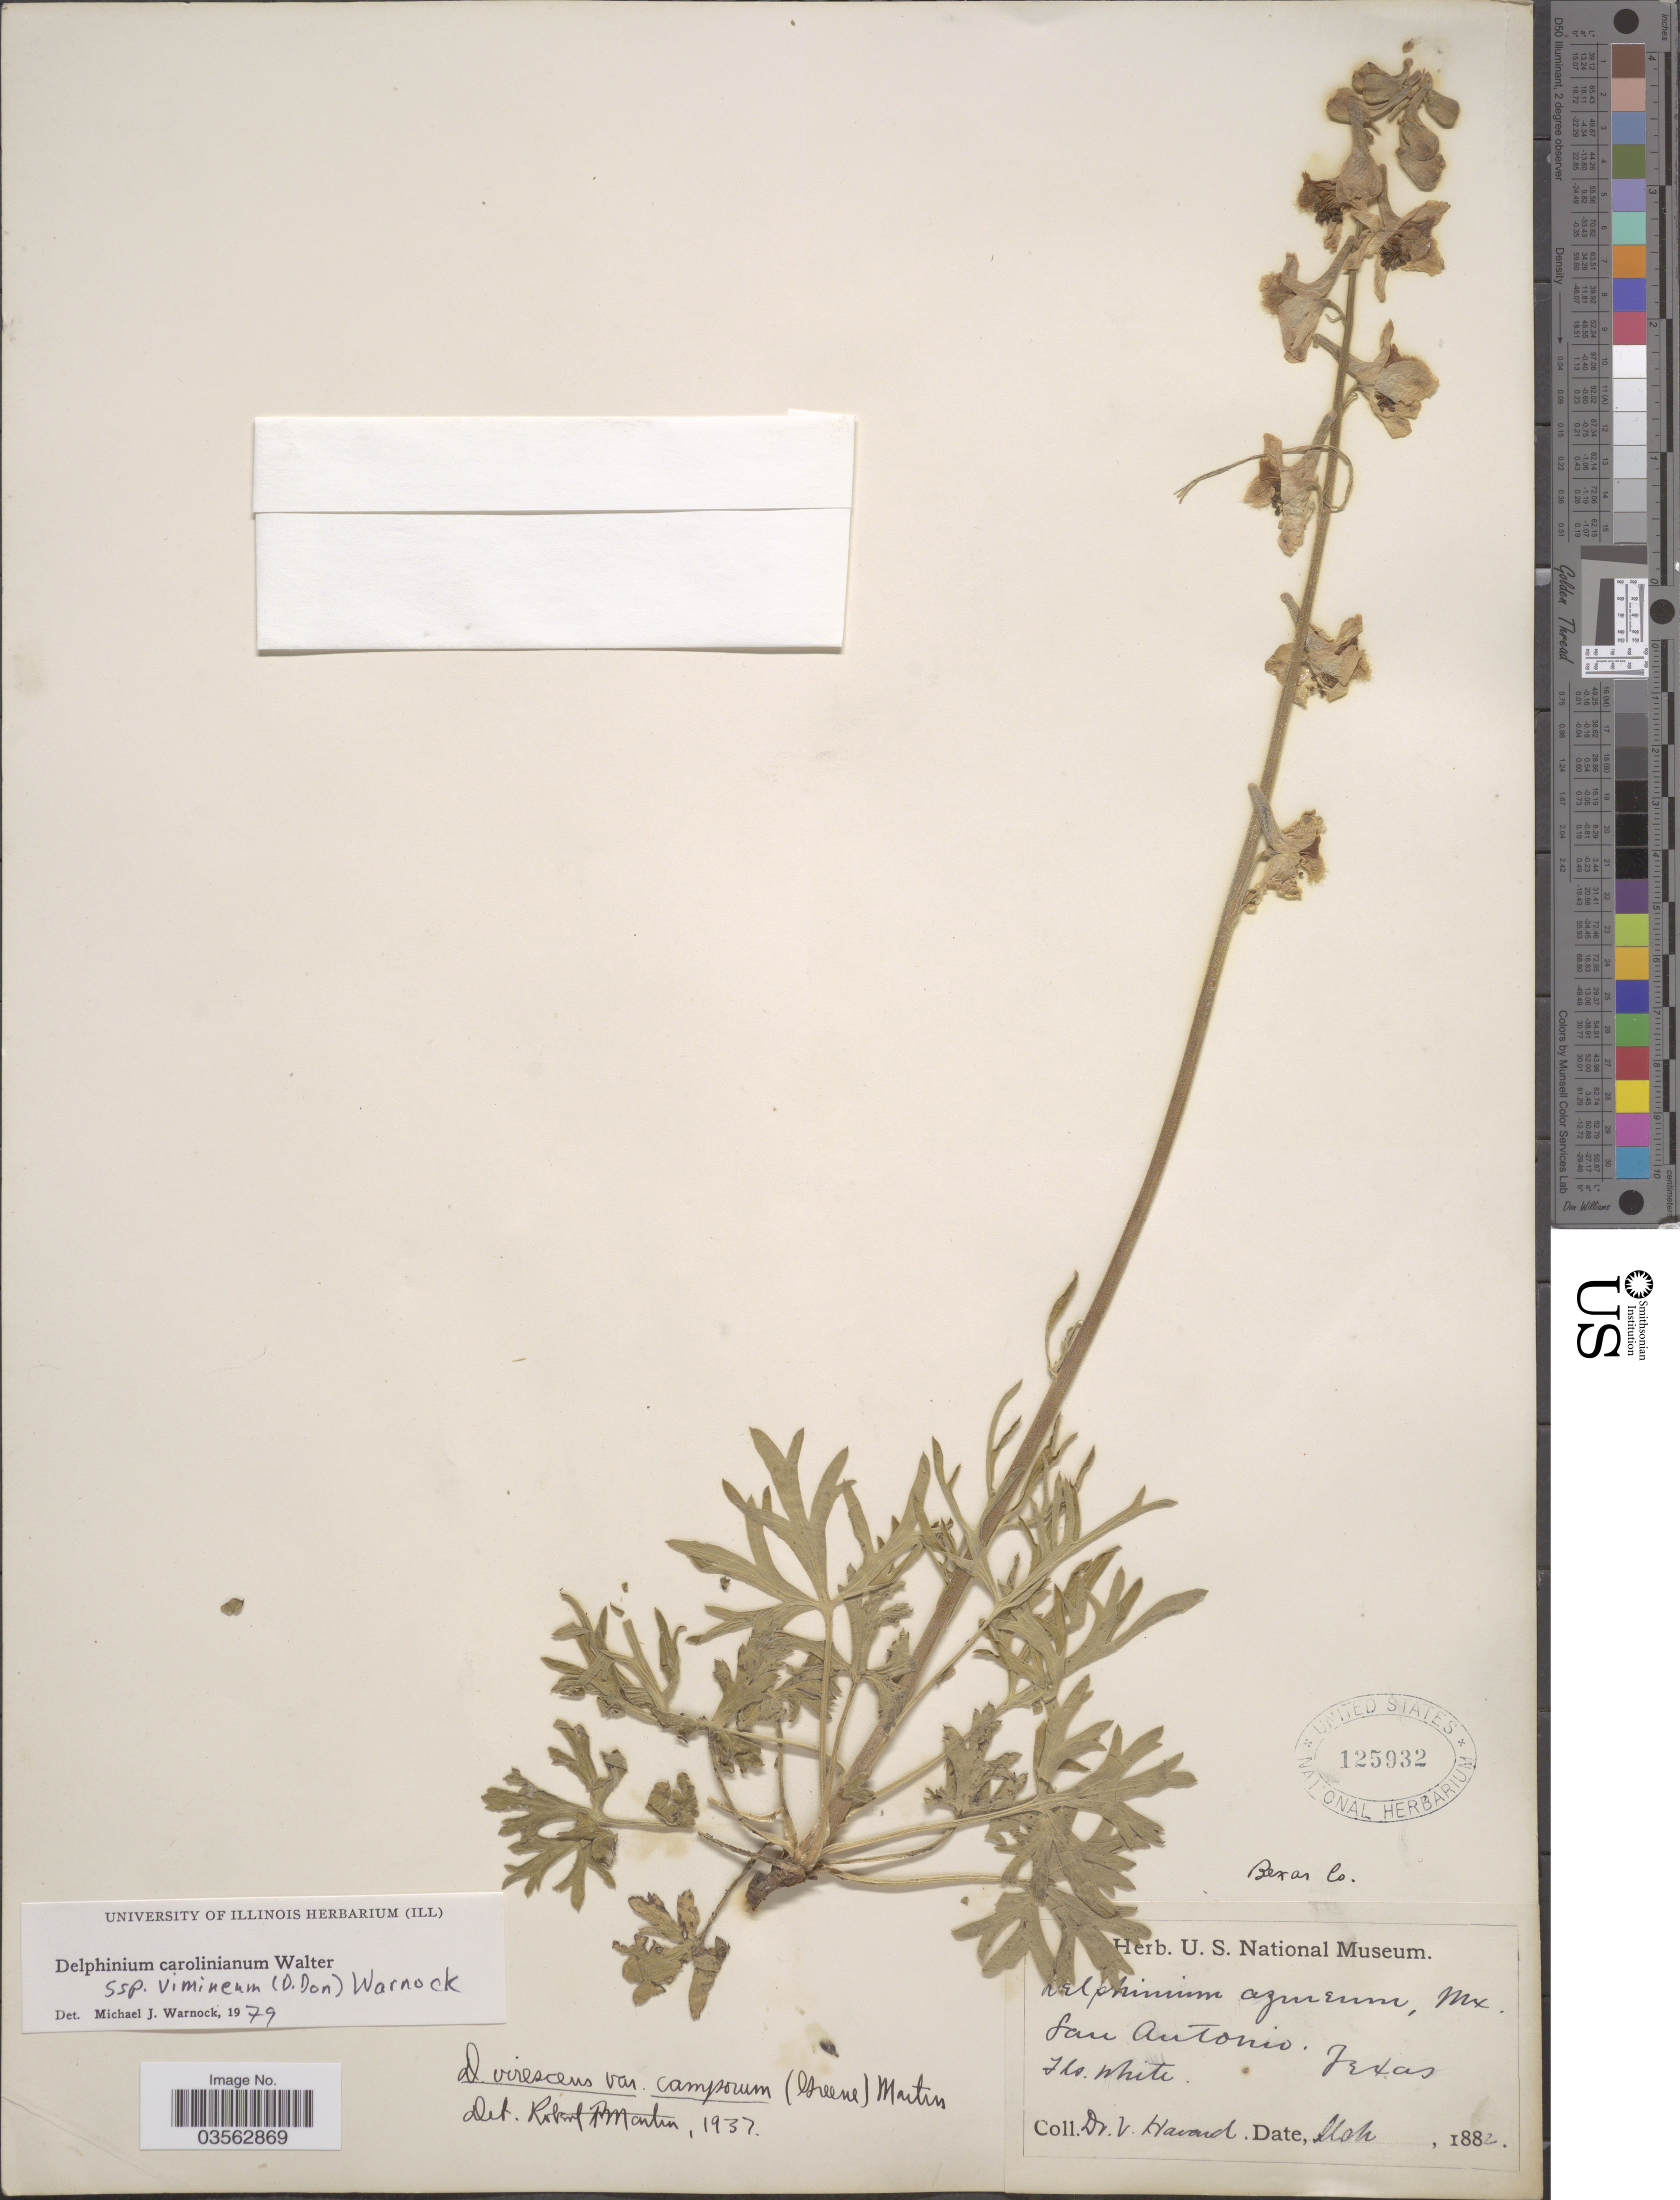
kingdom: Plantae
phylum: Tracheophyta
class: Magnoliopsida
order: Ranunculales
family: Ranunculaceae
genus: Delphinium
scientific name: Delphinium carolinianum subsp. vimineum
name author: Walter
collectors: V. Havard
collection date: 1882-03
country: United States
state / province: Texas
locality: Bexar Co. San Antonio.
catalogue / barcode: US 125932